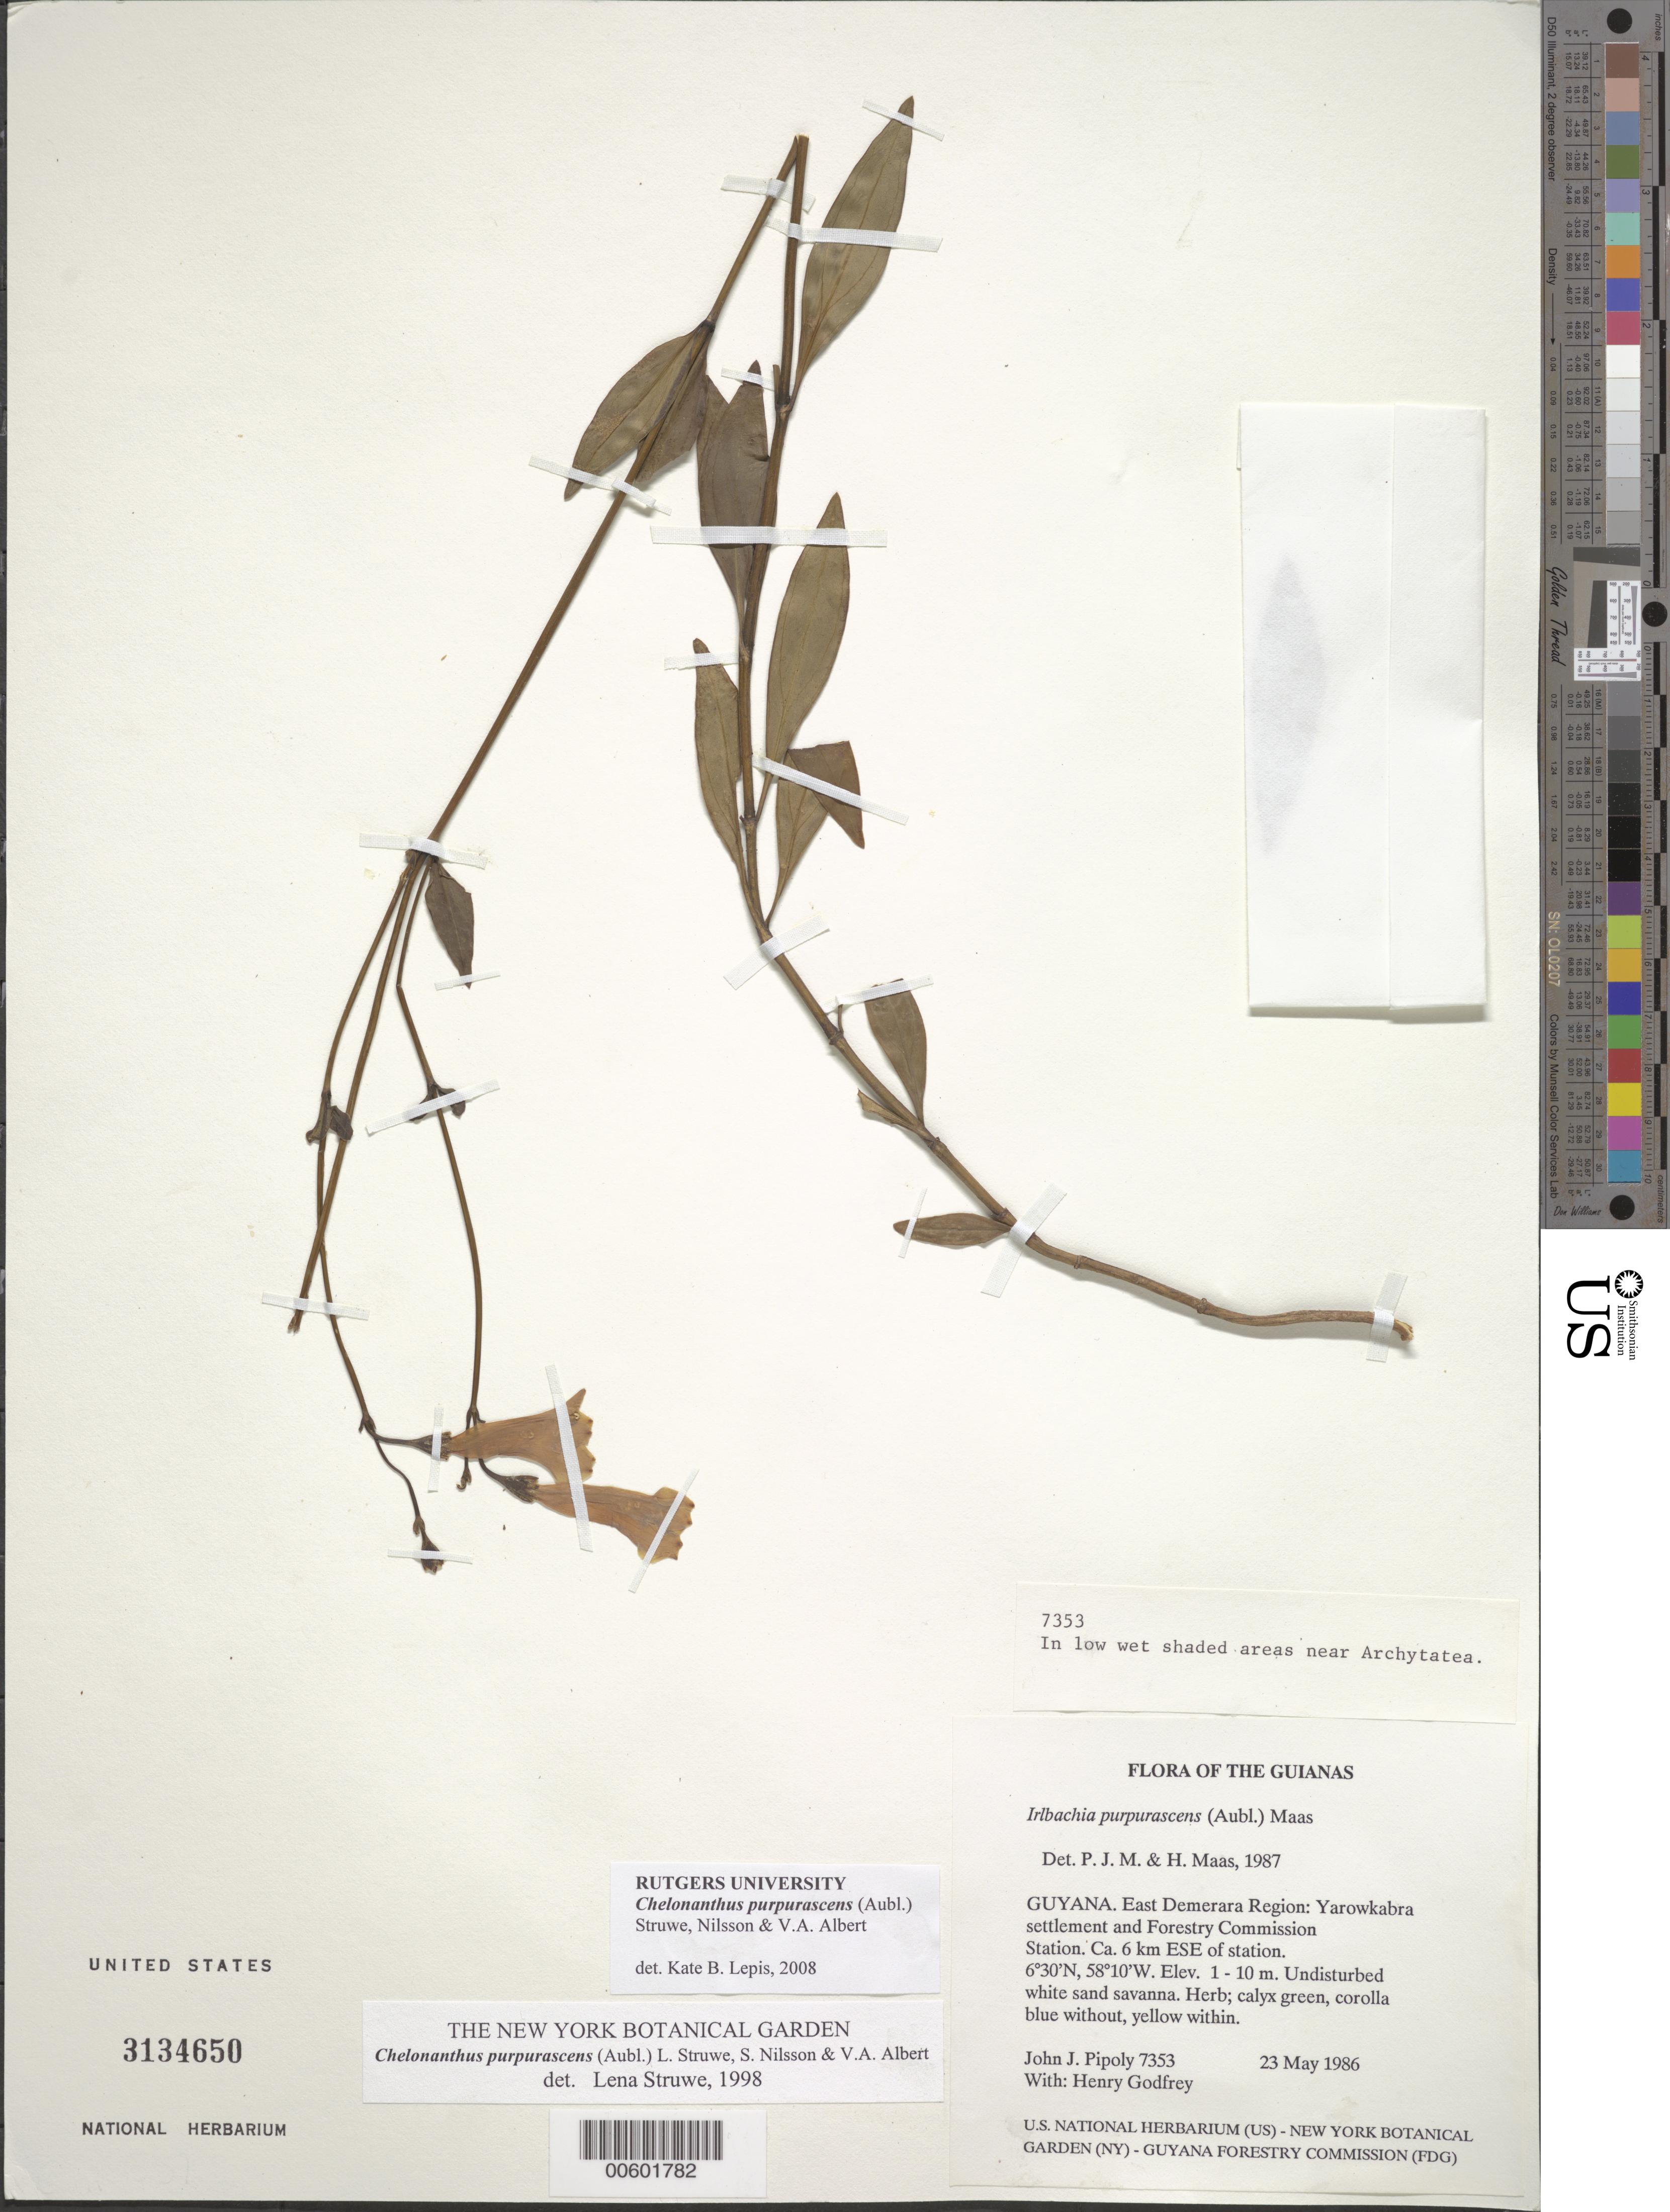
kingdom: Plantae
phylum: Tracheophyta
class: Magnoliopsida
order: Gentianales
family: Gentianaceae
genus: Irlbachia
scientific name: Irlbachia purpurascens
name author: (Aubl.) Maas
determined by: Maas, Paul J.; Maas, H.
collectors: J. J. Pipoly & H. Godfrey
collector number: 7353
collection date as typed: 23 May 1986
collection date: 1986-05-23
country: Guyana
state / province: Demerara-Mahaica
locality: Yarowkabra settlement and Forestry Commission Station ca. 6 km ESE of station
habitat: Undisturbed white sand savanna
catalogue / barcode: US 3134650